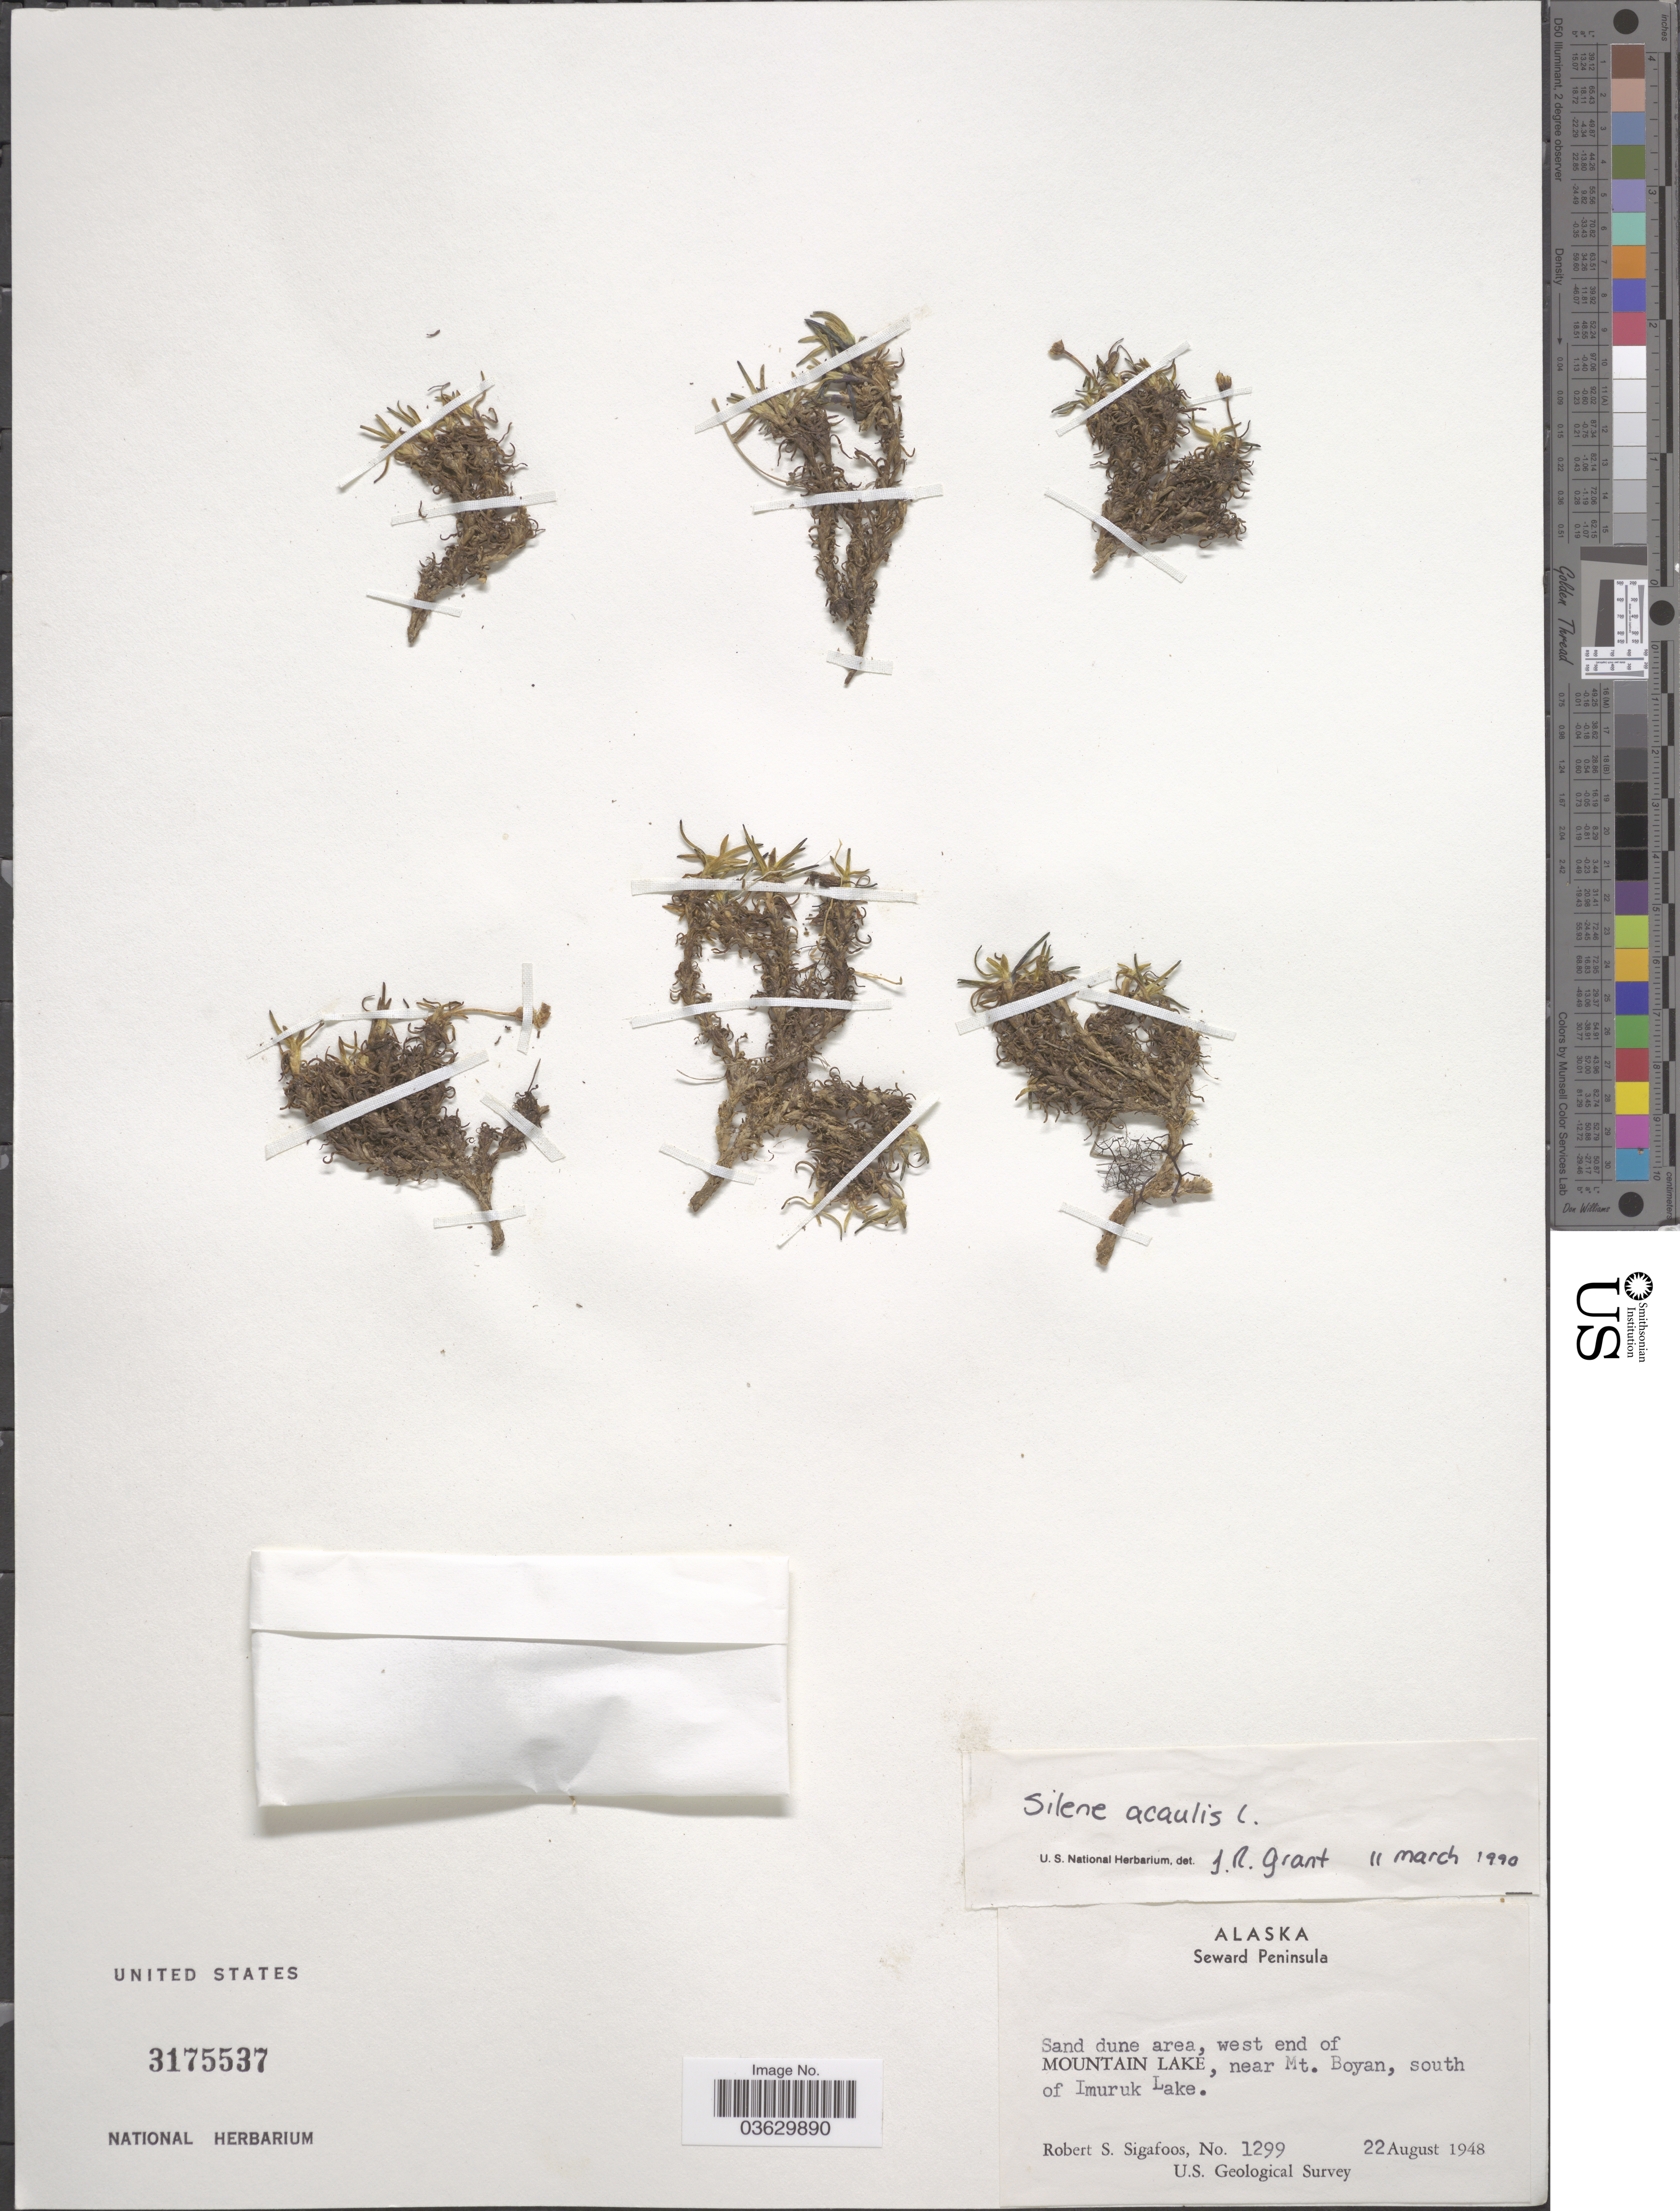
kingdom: Plantae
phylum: Tracheophyta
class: Magnoliopsida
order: Caryophyllales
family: Caryophyllaceae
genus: Silene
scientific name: Silene acaulis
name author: (L.) Jacq.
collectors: R. Sigafoos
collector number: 1299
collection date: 1948-08-22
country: United States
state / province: Alaska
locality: Seward Peninsula. Sand dune area, west end of Mountain Lake, near Mt. Boyan, south of Imuruk Lake.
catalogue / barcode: US 3175537